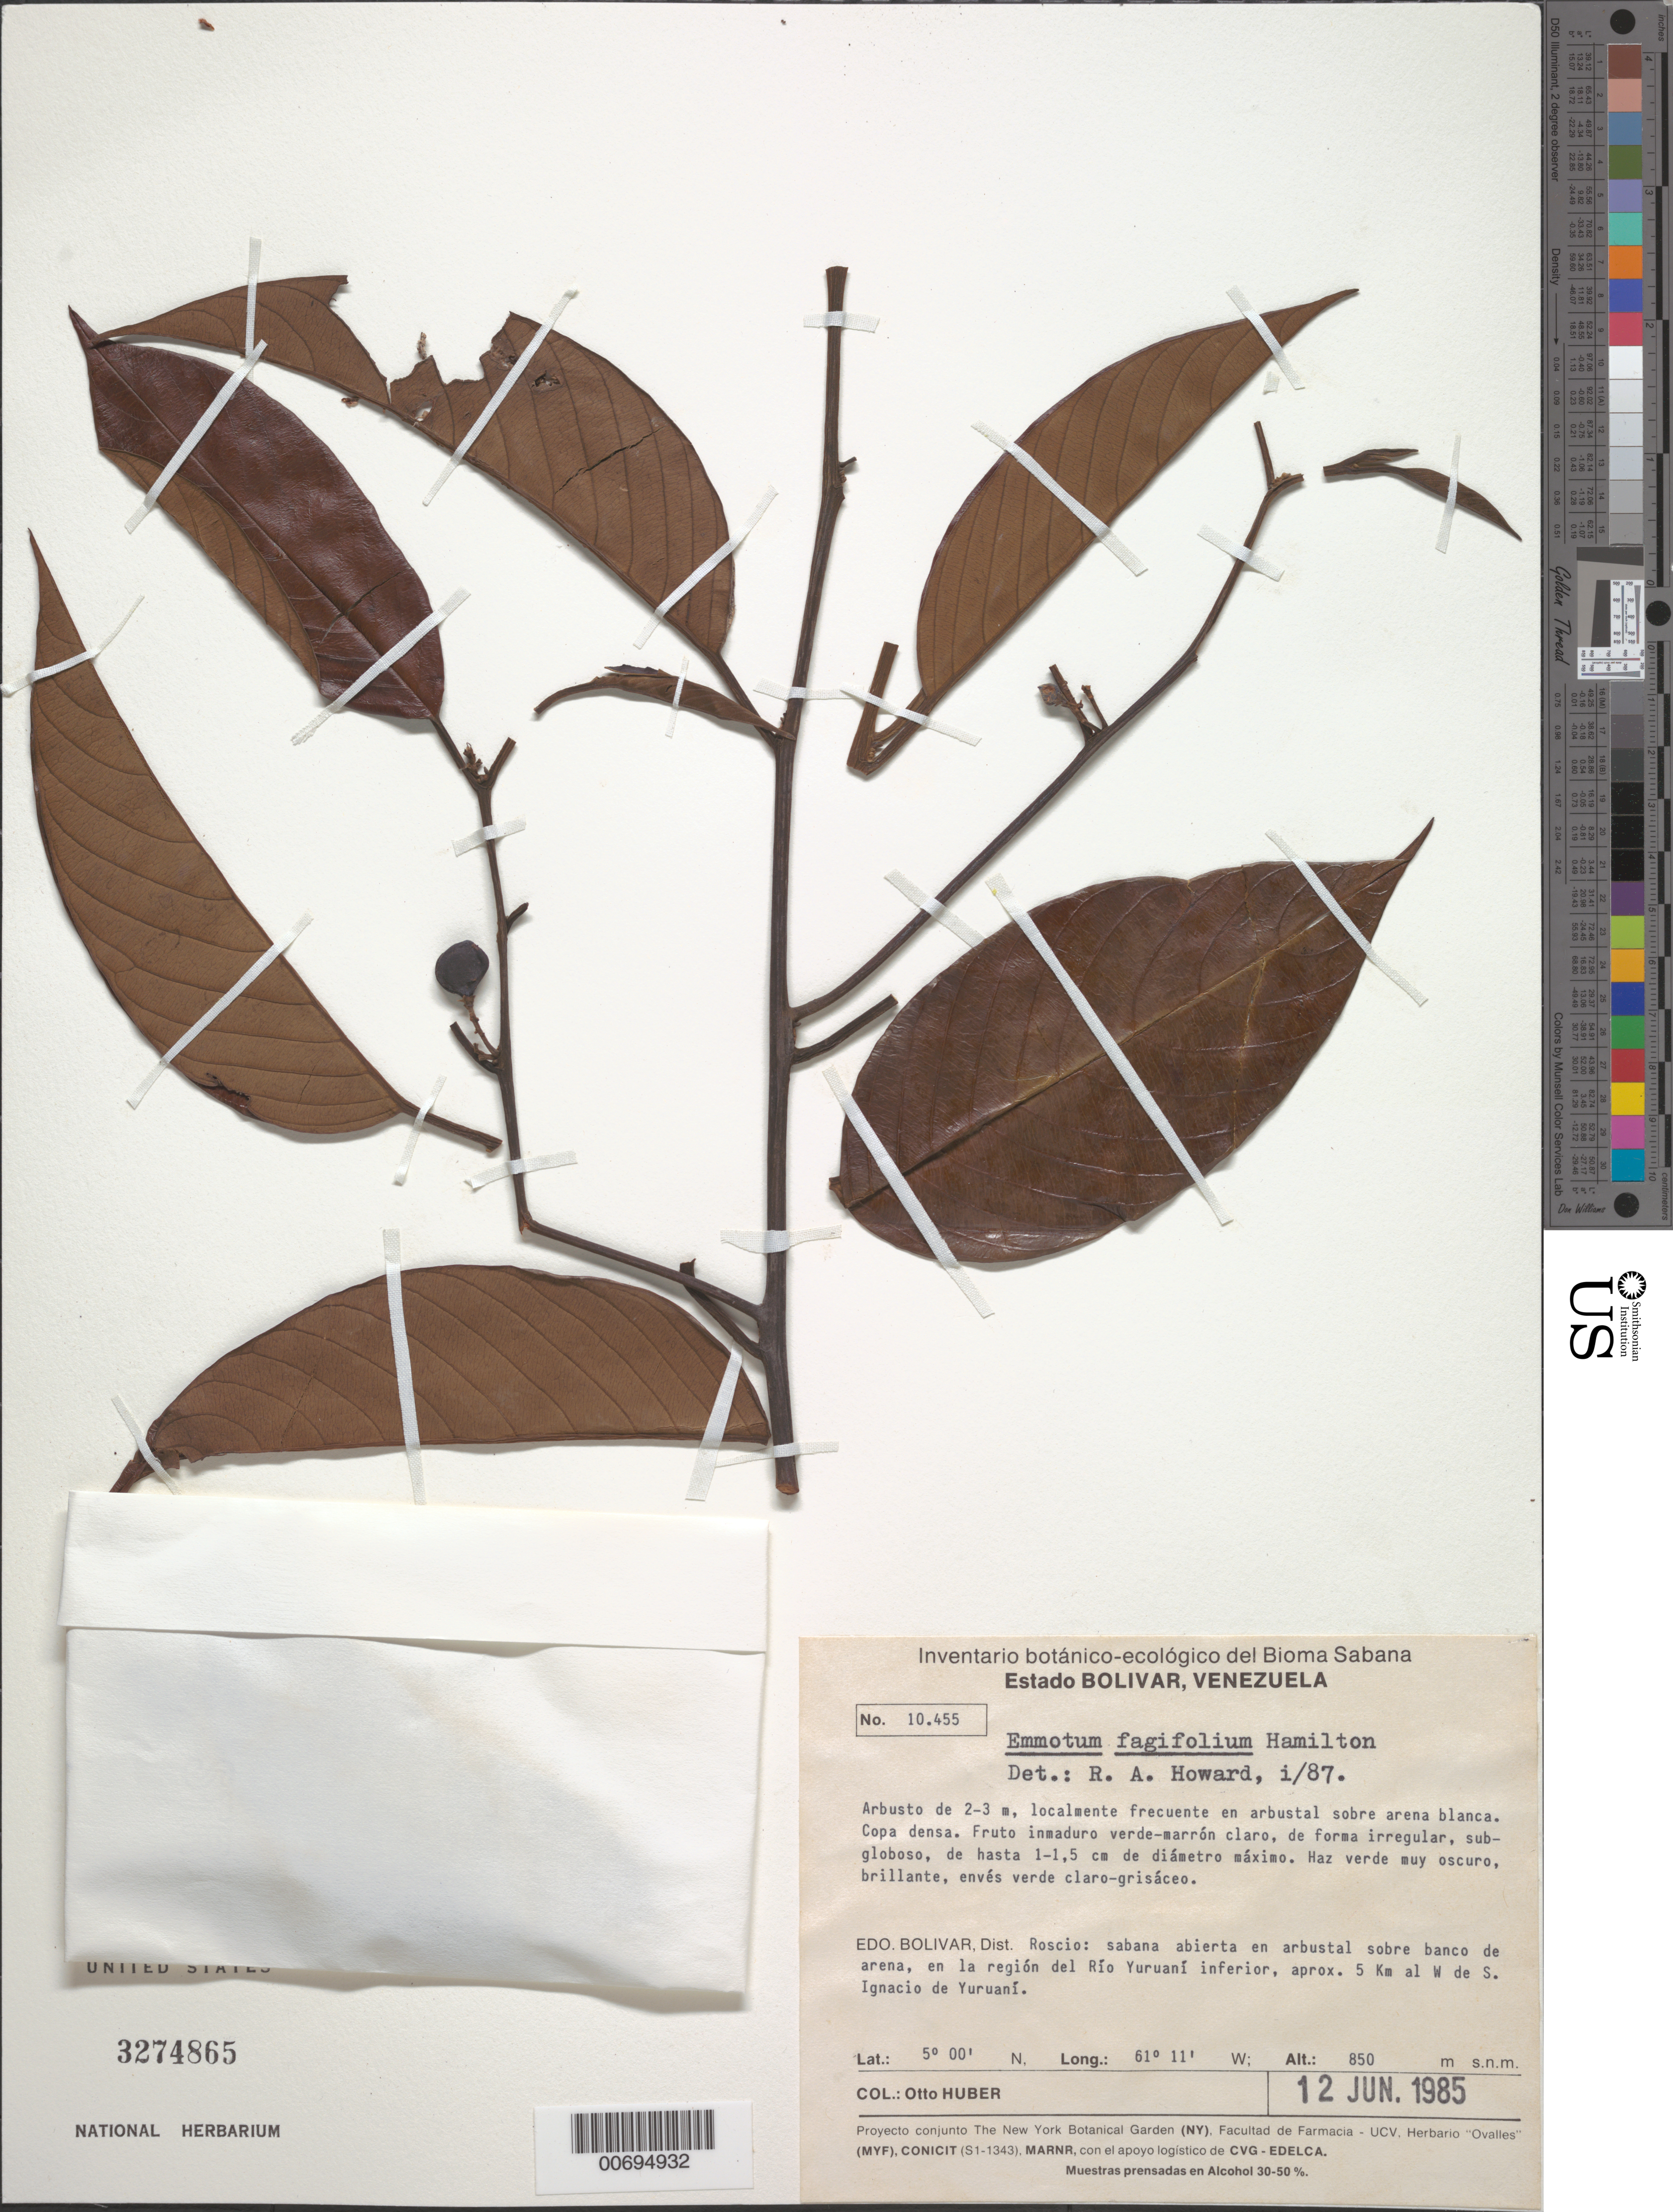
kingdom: Plantae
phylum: Tracheophyta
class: Magnoliopsida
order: Metteniusales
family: Metteniusaceae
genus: Emmotum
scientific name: Emmotum fagifolium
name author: Desv. ex Ham.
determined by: Howard, R. A.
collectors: O. Huber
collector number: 10455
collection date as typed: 12-Jun-85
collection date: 1985-06-12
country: Venezuela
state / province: Bolívar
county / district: Roscio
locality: Río Yuruaní inferíor, 5 km W Ignacio de Yuruaní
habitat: Arbustal sobrearena blanca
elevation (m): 850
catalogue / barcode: US 3274865